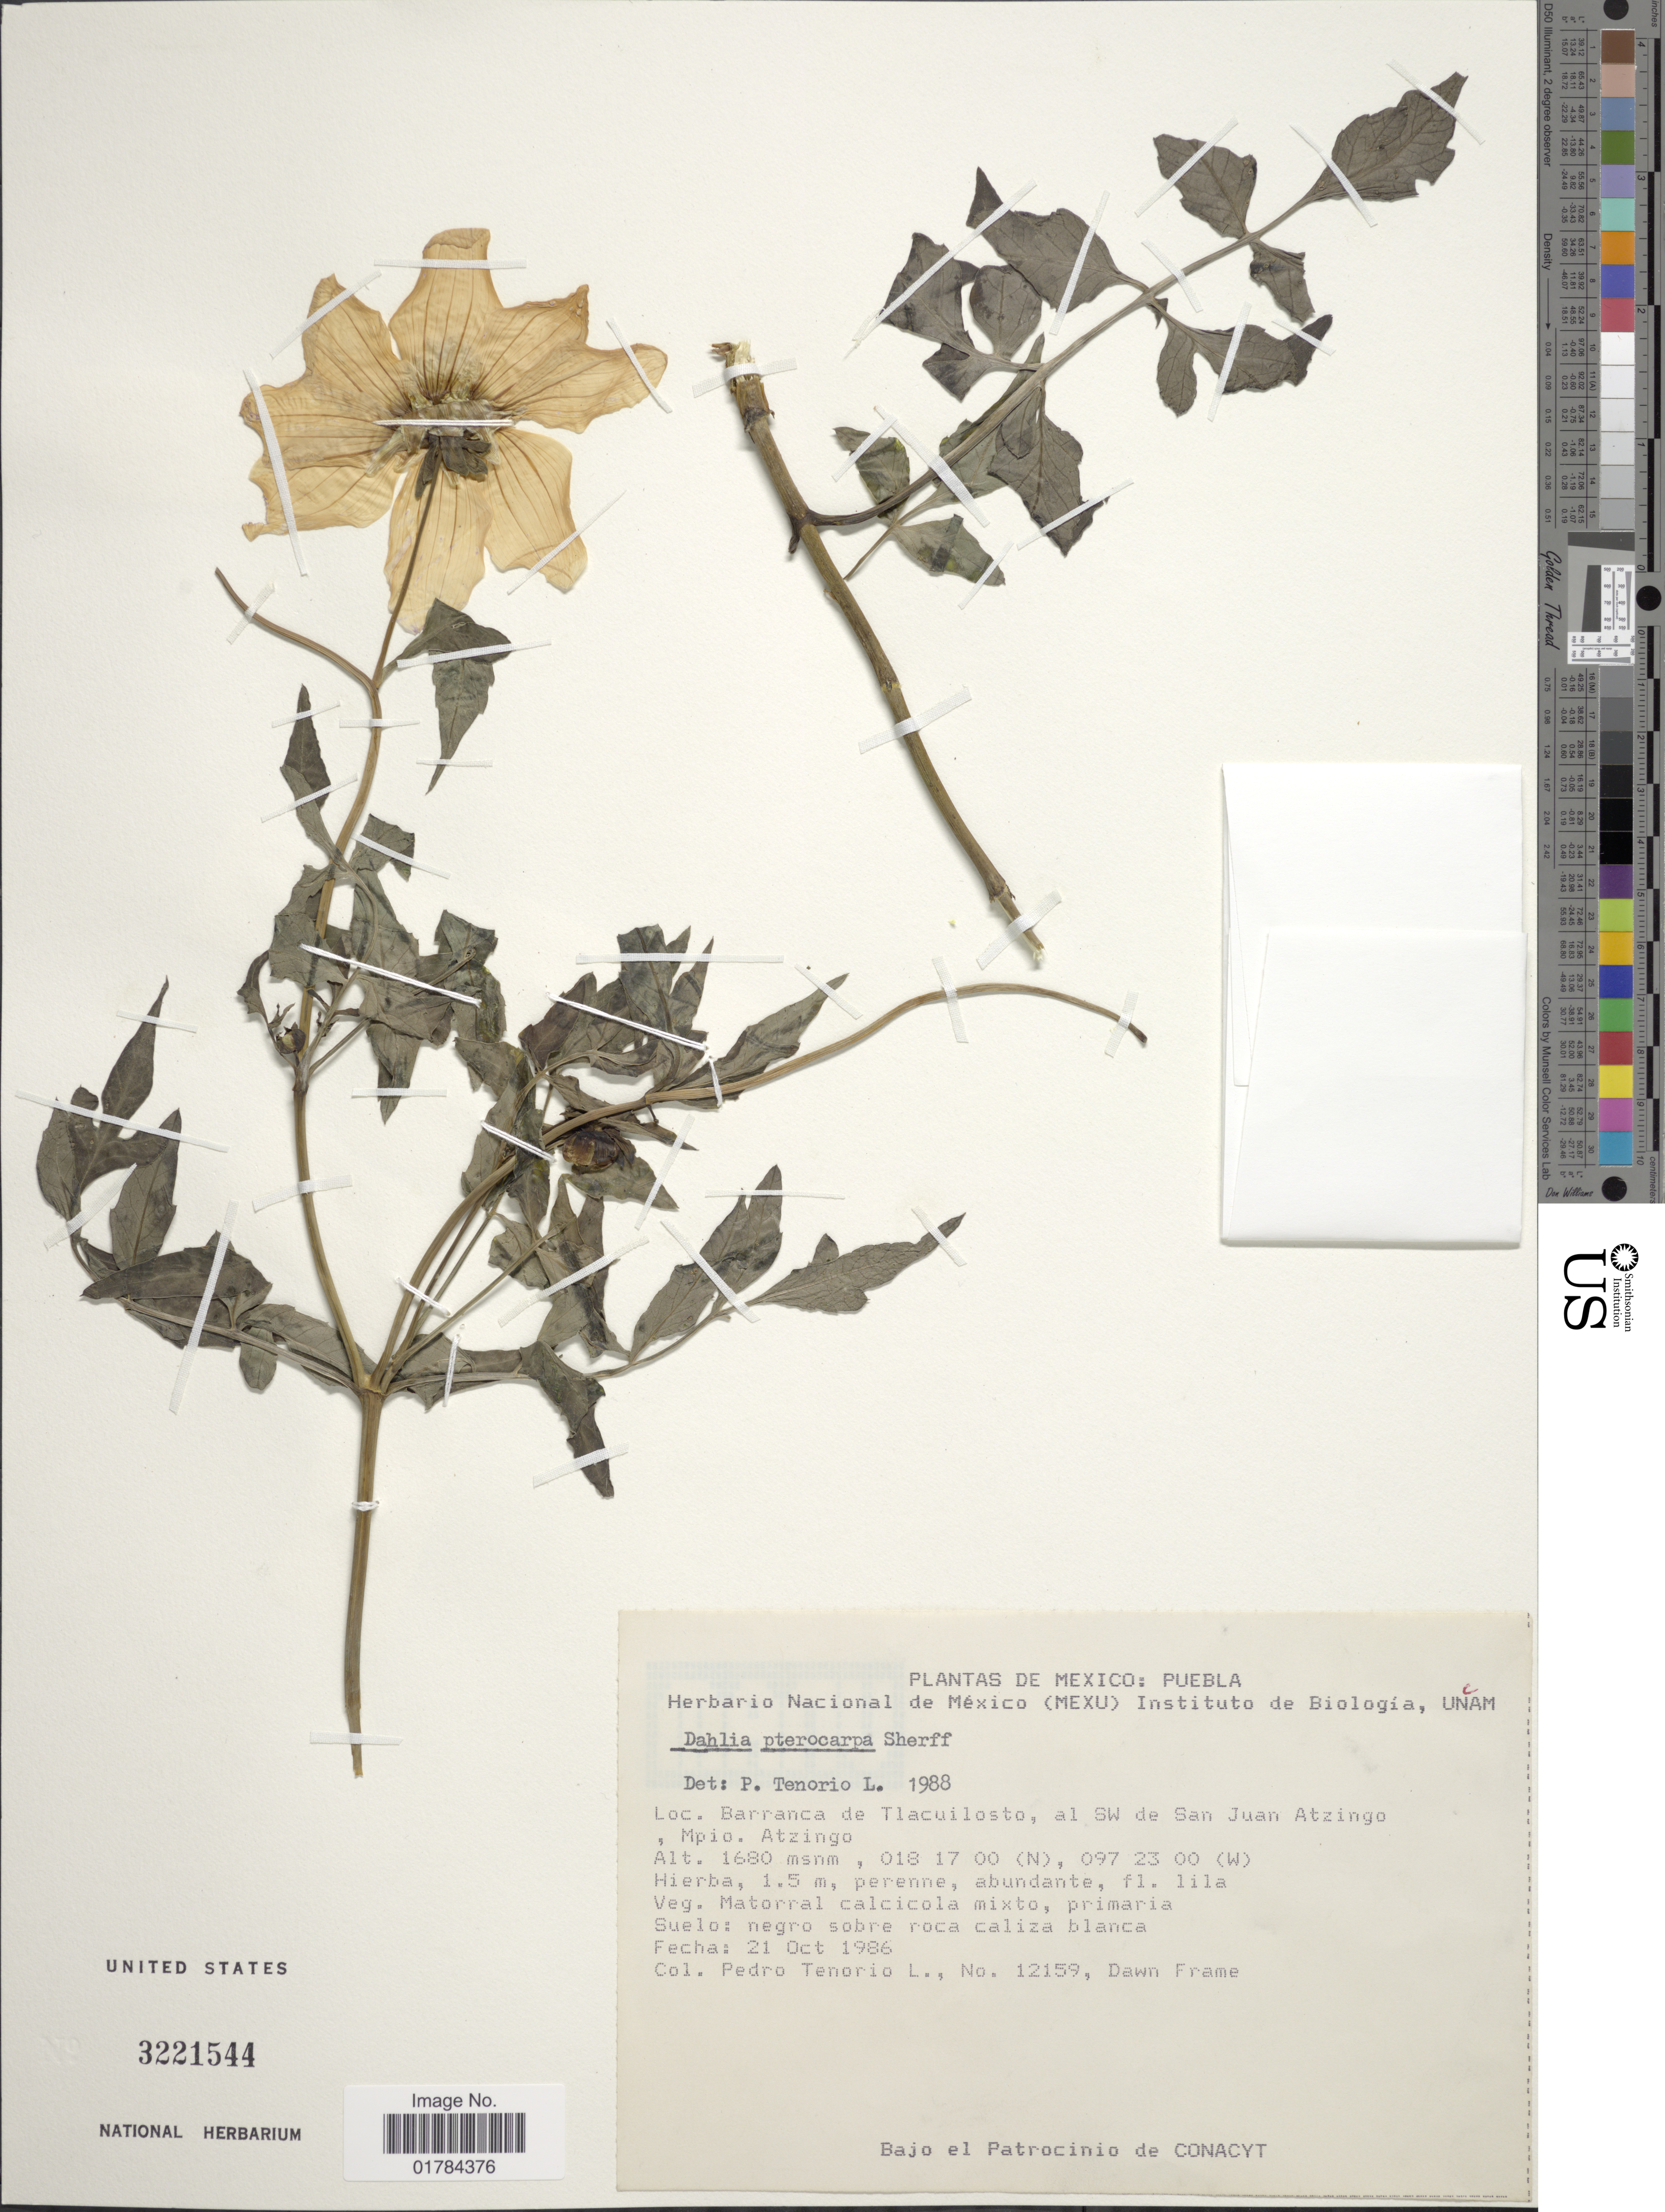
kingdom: Plantae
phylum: Tracheophyta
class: Magnoliopsida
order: Asterales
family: Asteraceae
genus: Dahlia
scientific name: Dahlia merckii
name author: Lehm.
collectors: P. Tenorio L.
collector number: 12159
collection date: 1986-10-21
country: Mexico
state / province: Puebla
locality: Barranca de Tlacuilosto, al SW de San Juan Atzingo, Mpio. Atzingo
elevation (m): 1680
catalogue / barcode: US 3221544